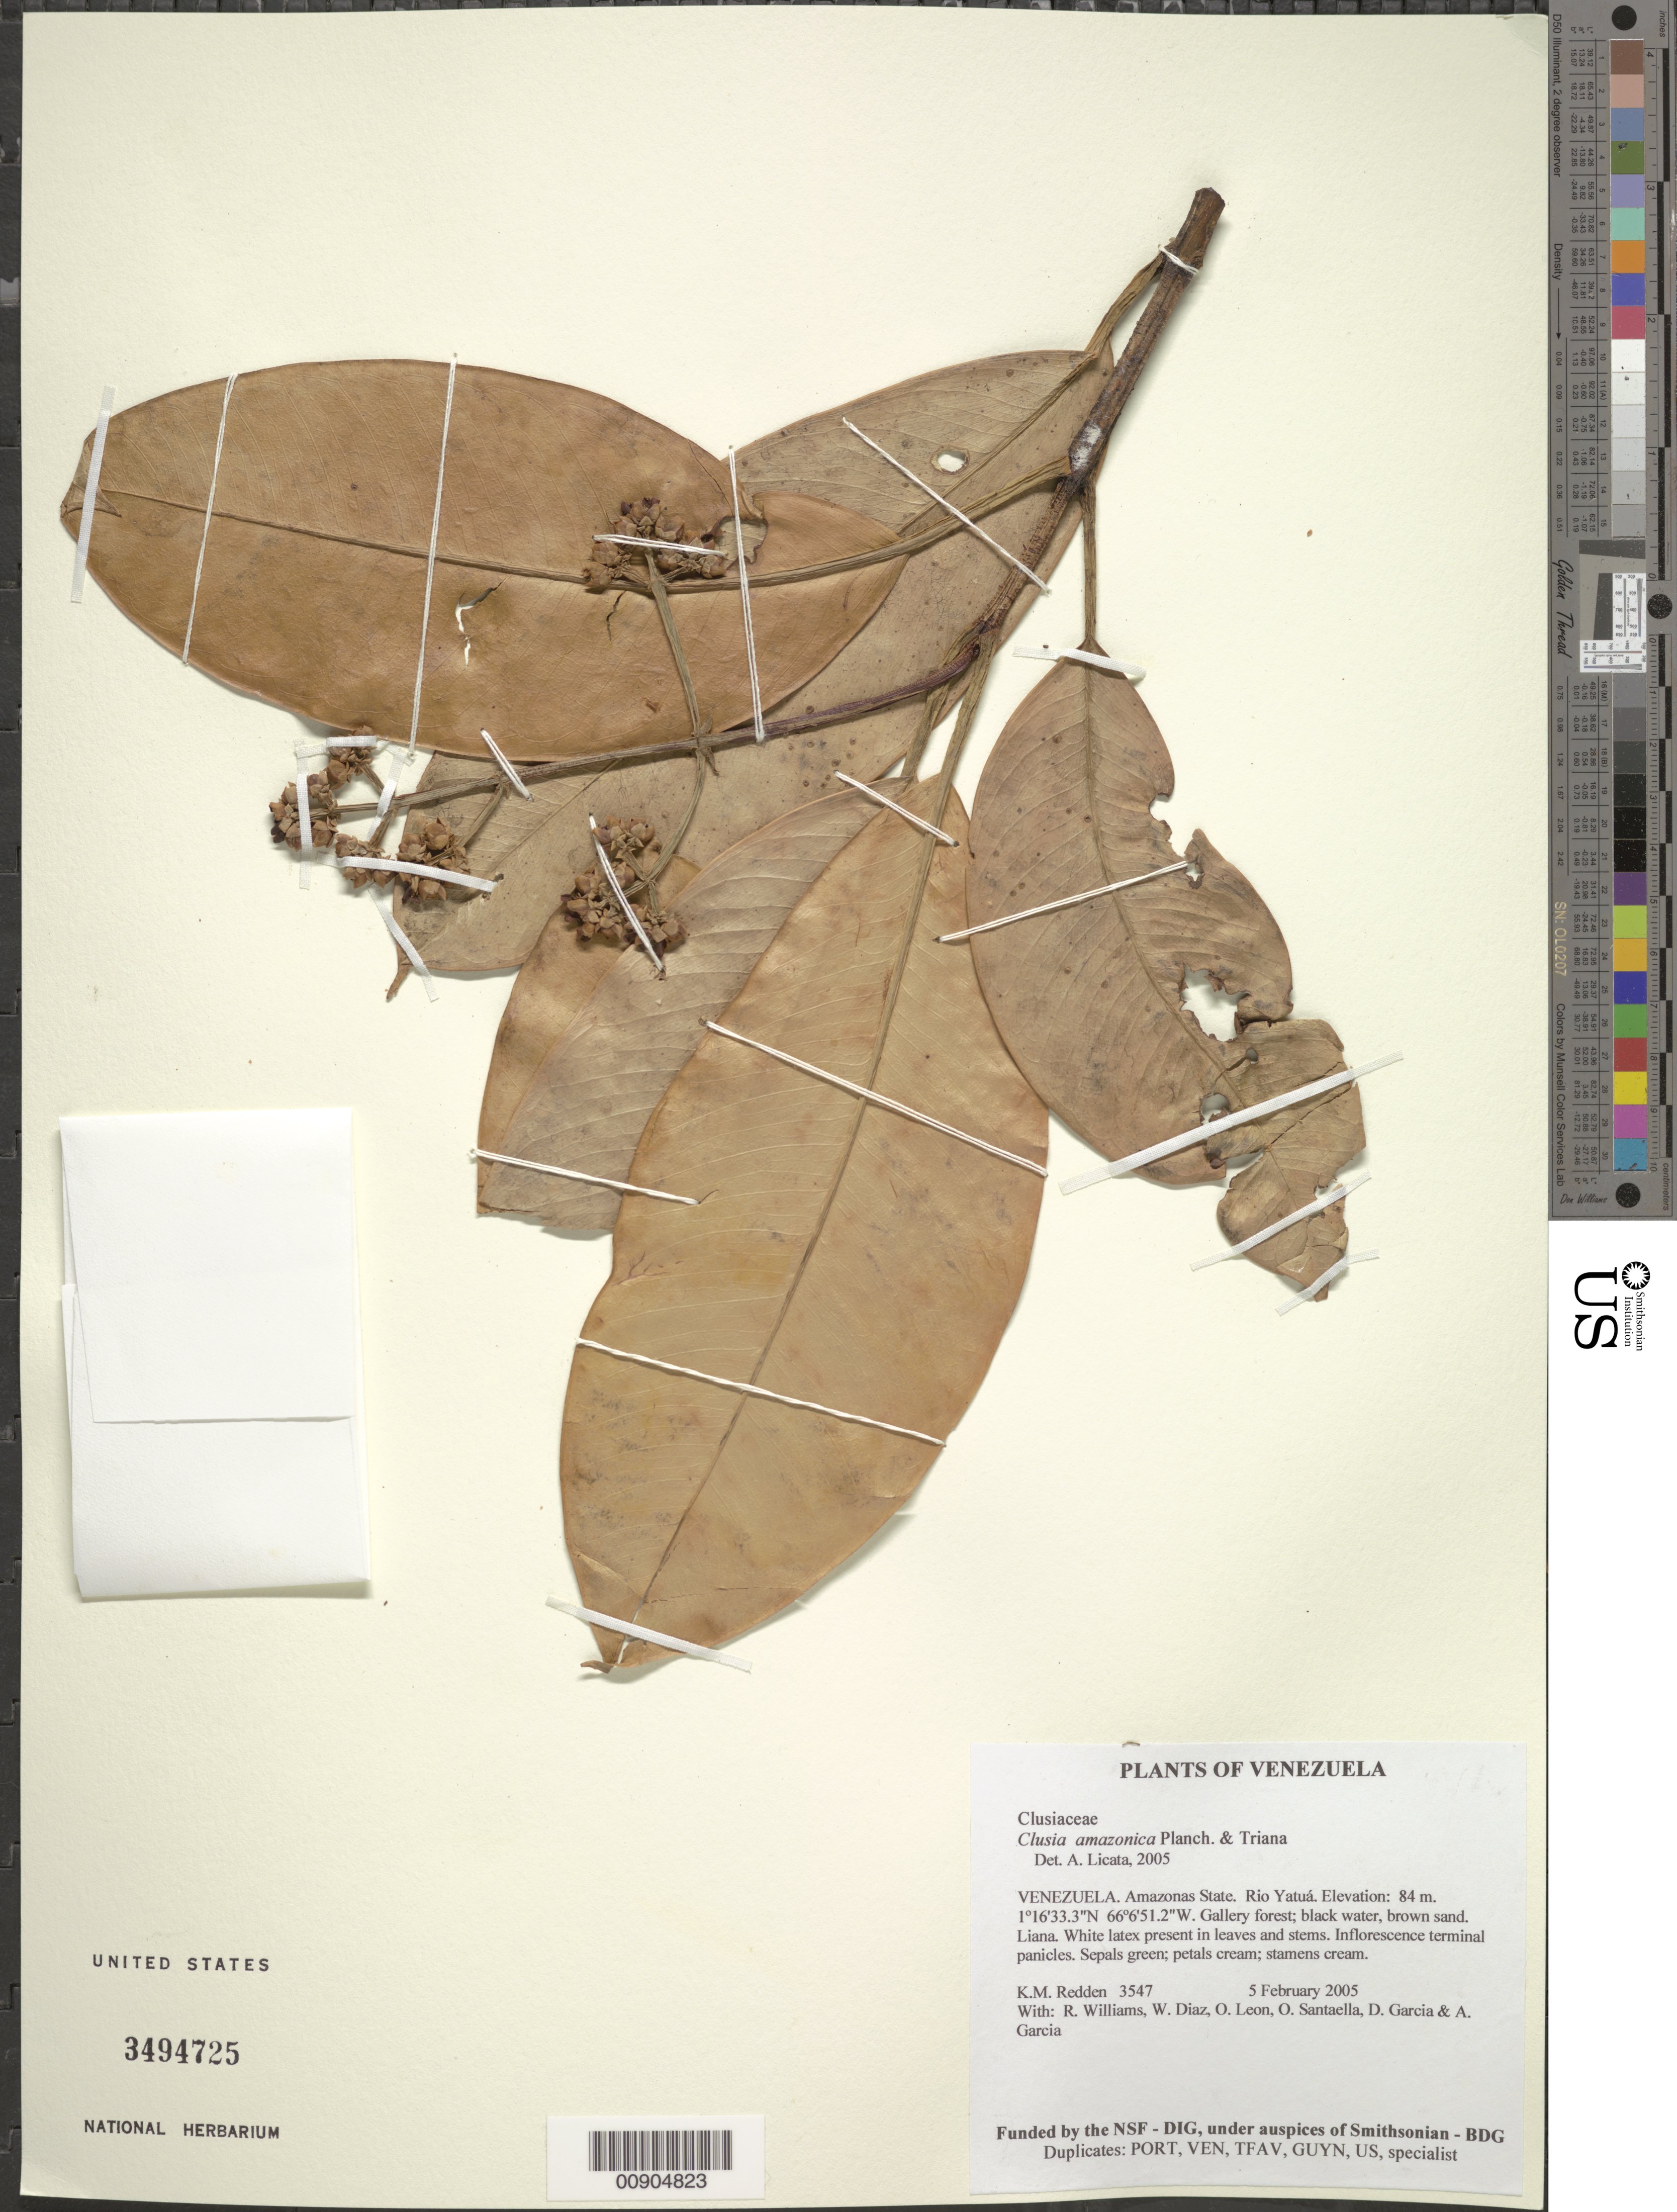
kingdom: Plantae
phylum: Tracheophyta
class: Magnoliopsida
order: Malpighiales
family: Clusiaceae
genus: Clusia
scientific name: Clusia amazonica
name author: Planch. & Triana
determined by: Licata, A., (PORT), Univ. Nac. Exp. de los Llanos Ezequiel Zamora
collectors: K. M. Redden, R. Williams, W. Díaz P., O. León, O. Santaella, D. Garcia & A. Garcia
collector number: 3547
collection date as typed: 5 February 2005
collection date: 2005-02-05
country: Venezuela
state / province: Amazonas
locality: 18 - Rio Yatuá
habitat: Gallery forest; black water, brown sand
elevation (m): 84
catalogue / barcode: US 3494725